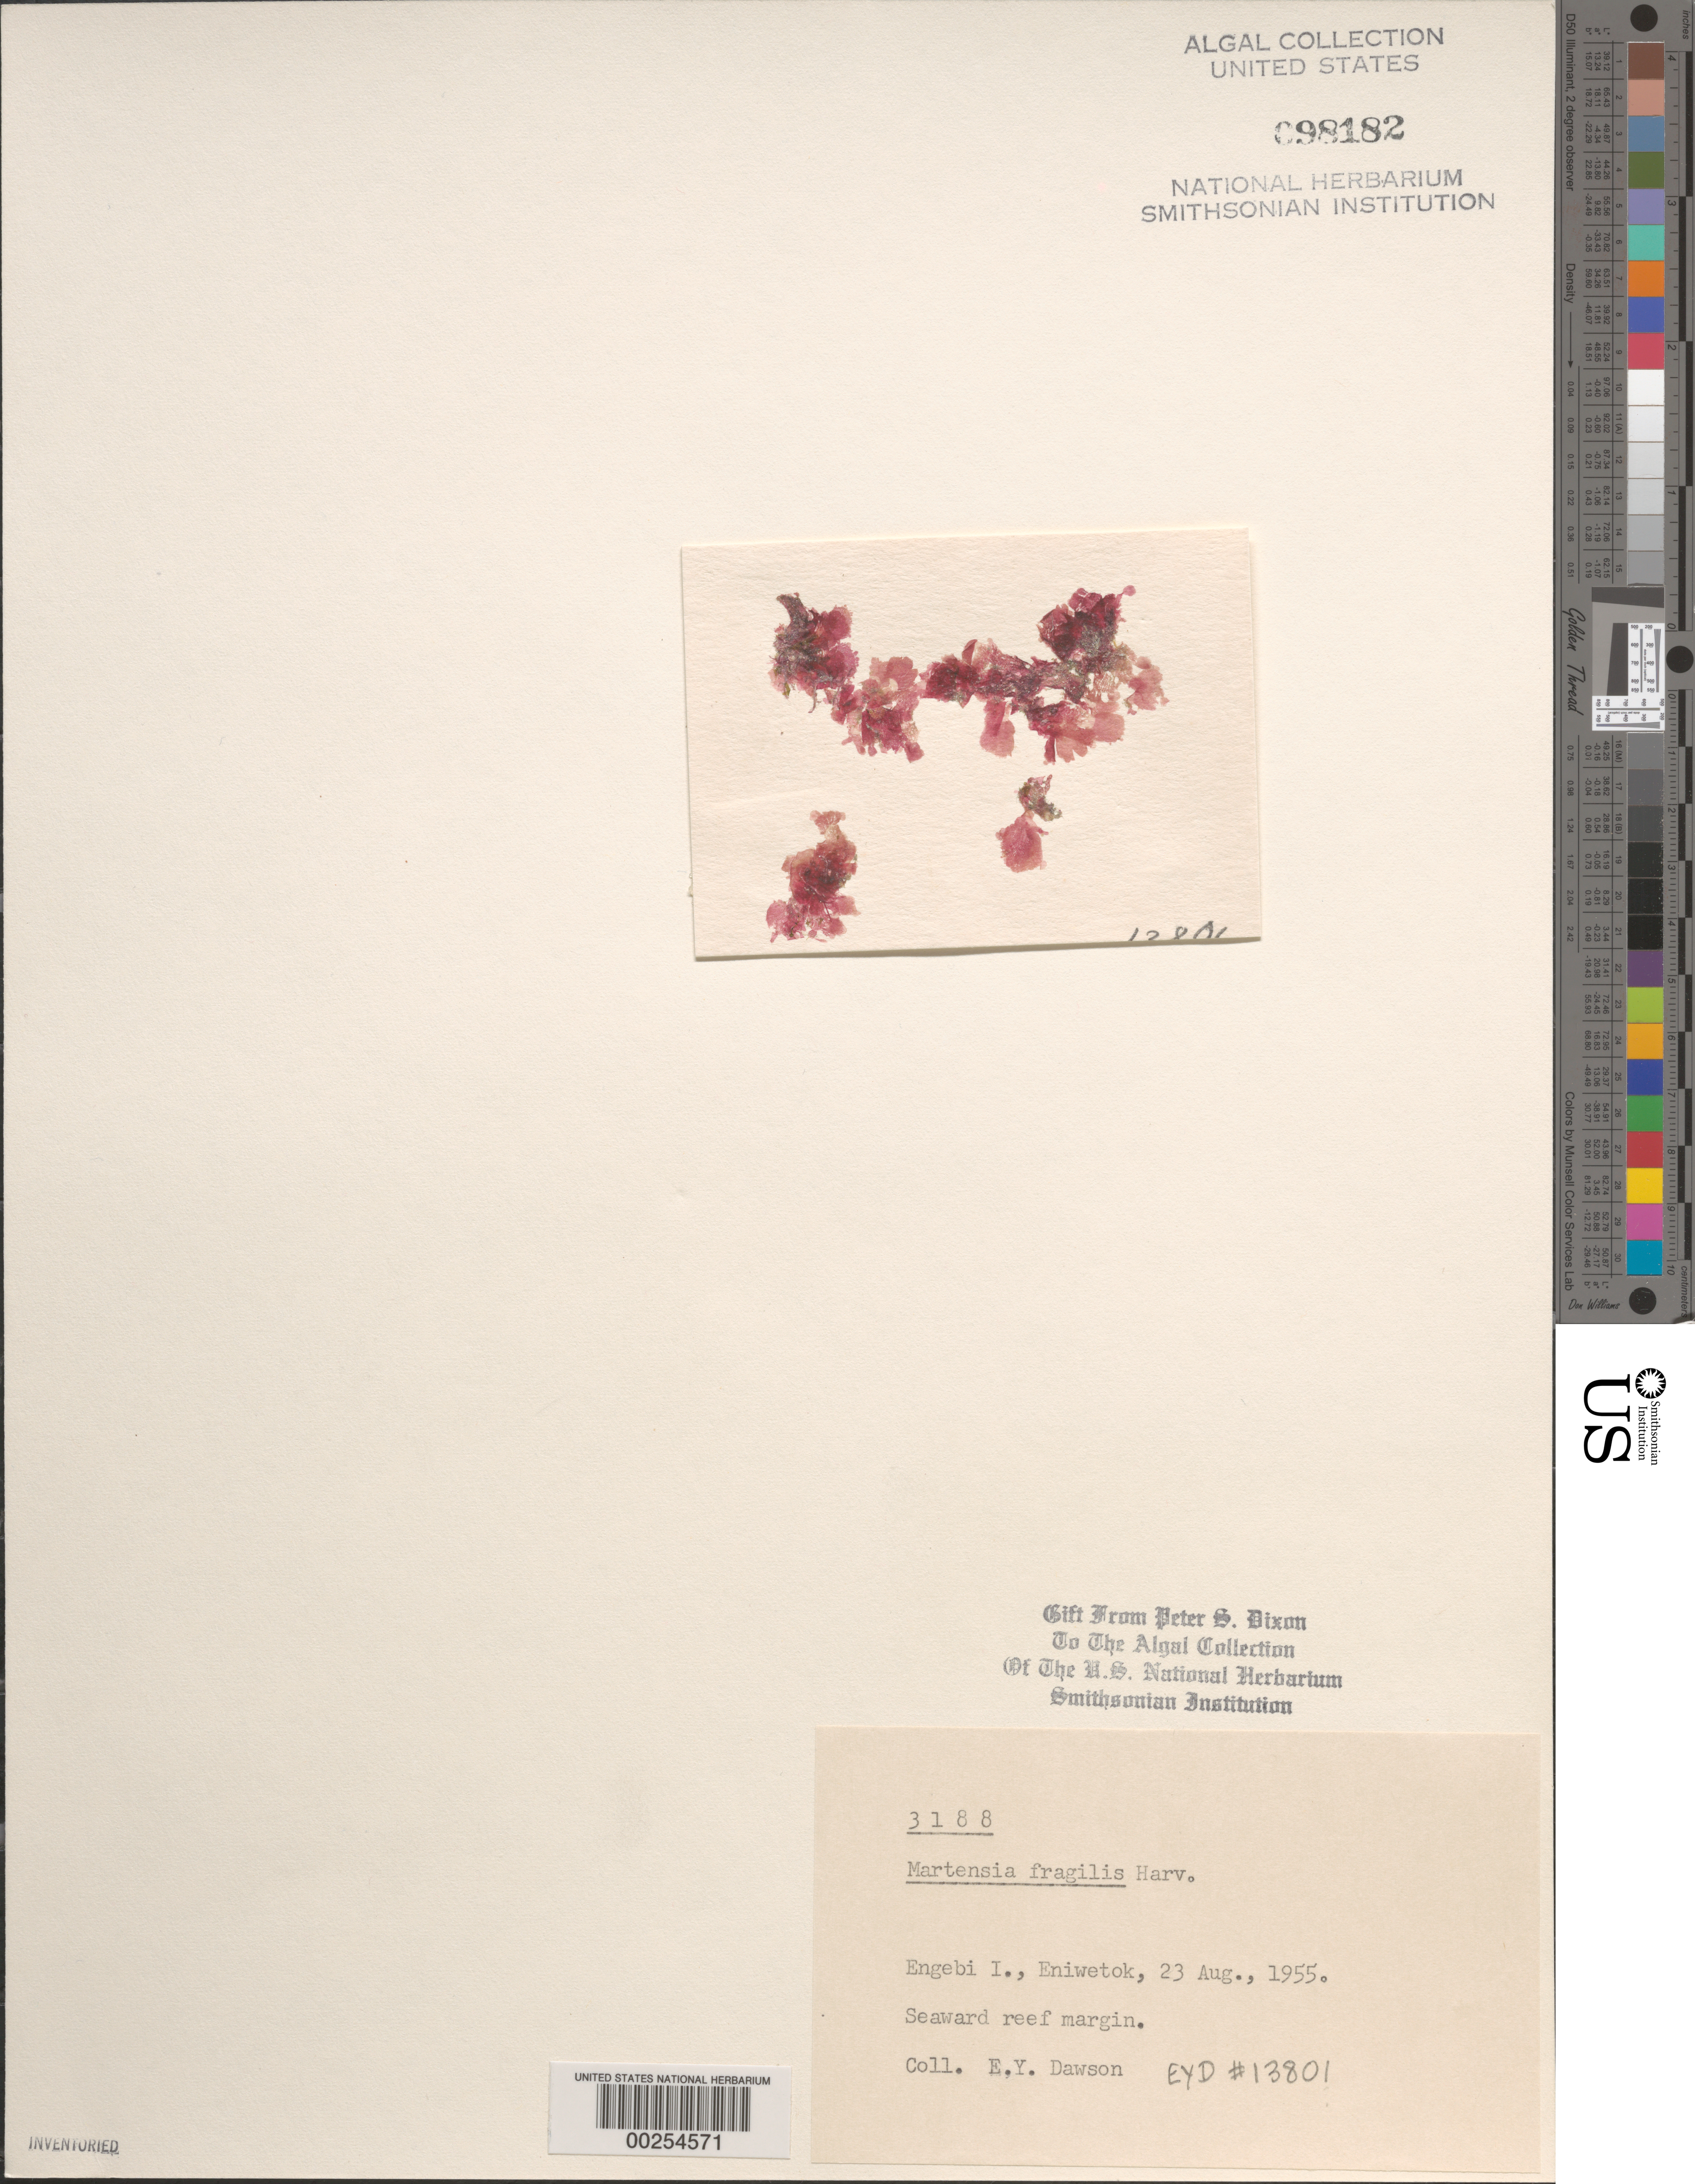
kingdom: Plantae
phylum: Rhodophyta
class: Florideophyceae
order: Ceramiales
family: Delesseriaceae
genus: Martensia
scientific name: Martensia fragilis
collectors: E. Y. Dawson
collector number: EYD 13801 & PSD 3188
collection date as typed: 23 Aug 1955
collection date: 1955-08-23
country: Marshall Islands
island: Enewetak [Eniwetok] Atoll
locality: Engebi Island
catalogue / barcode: US 98182